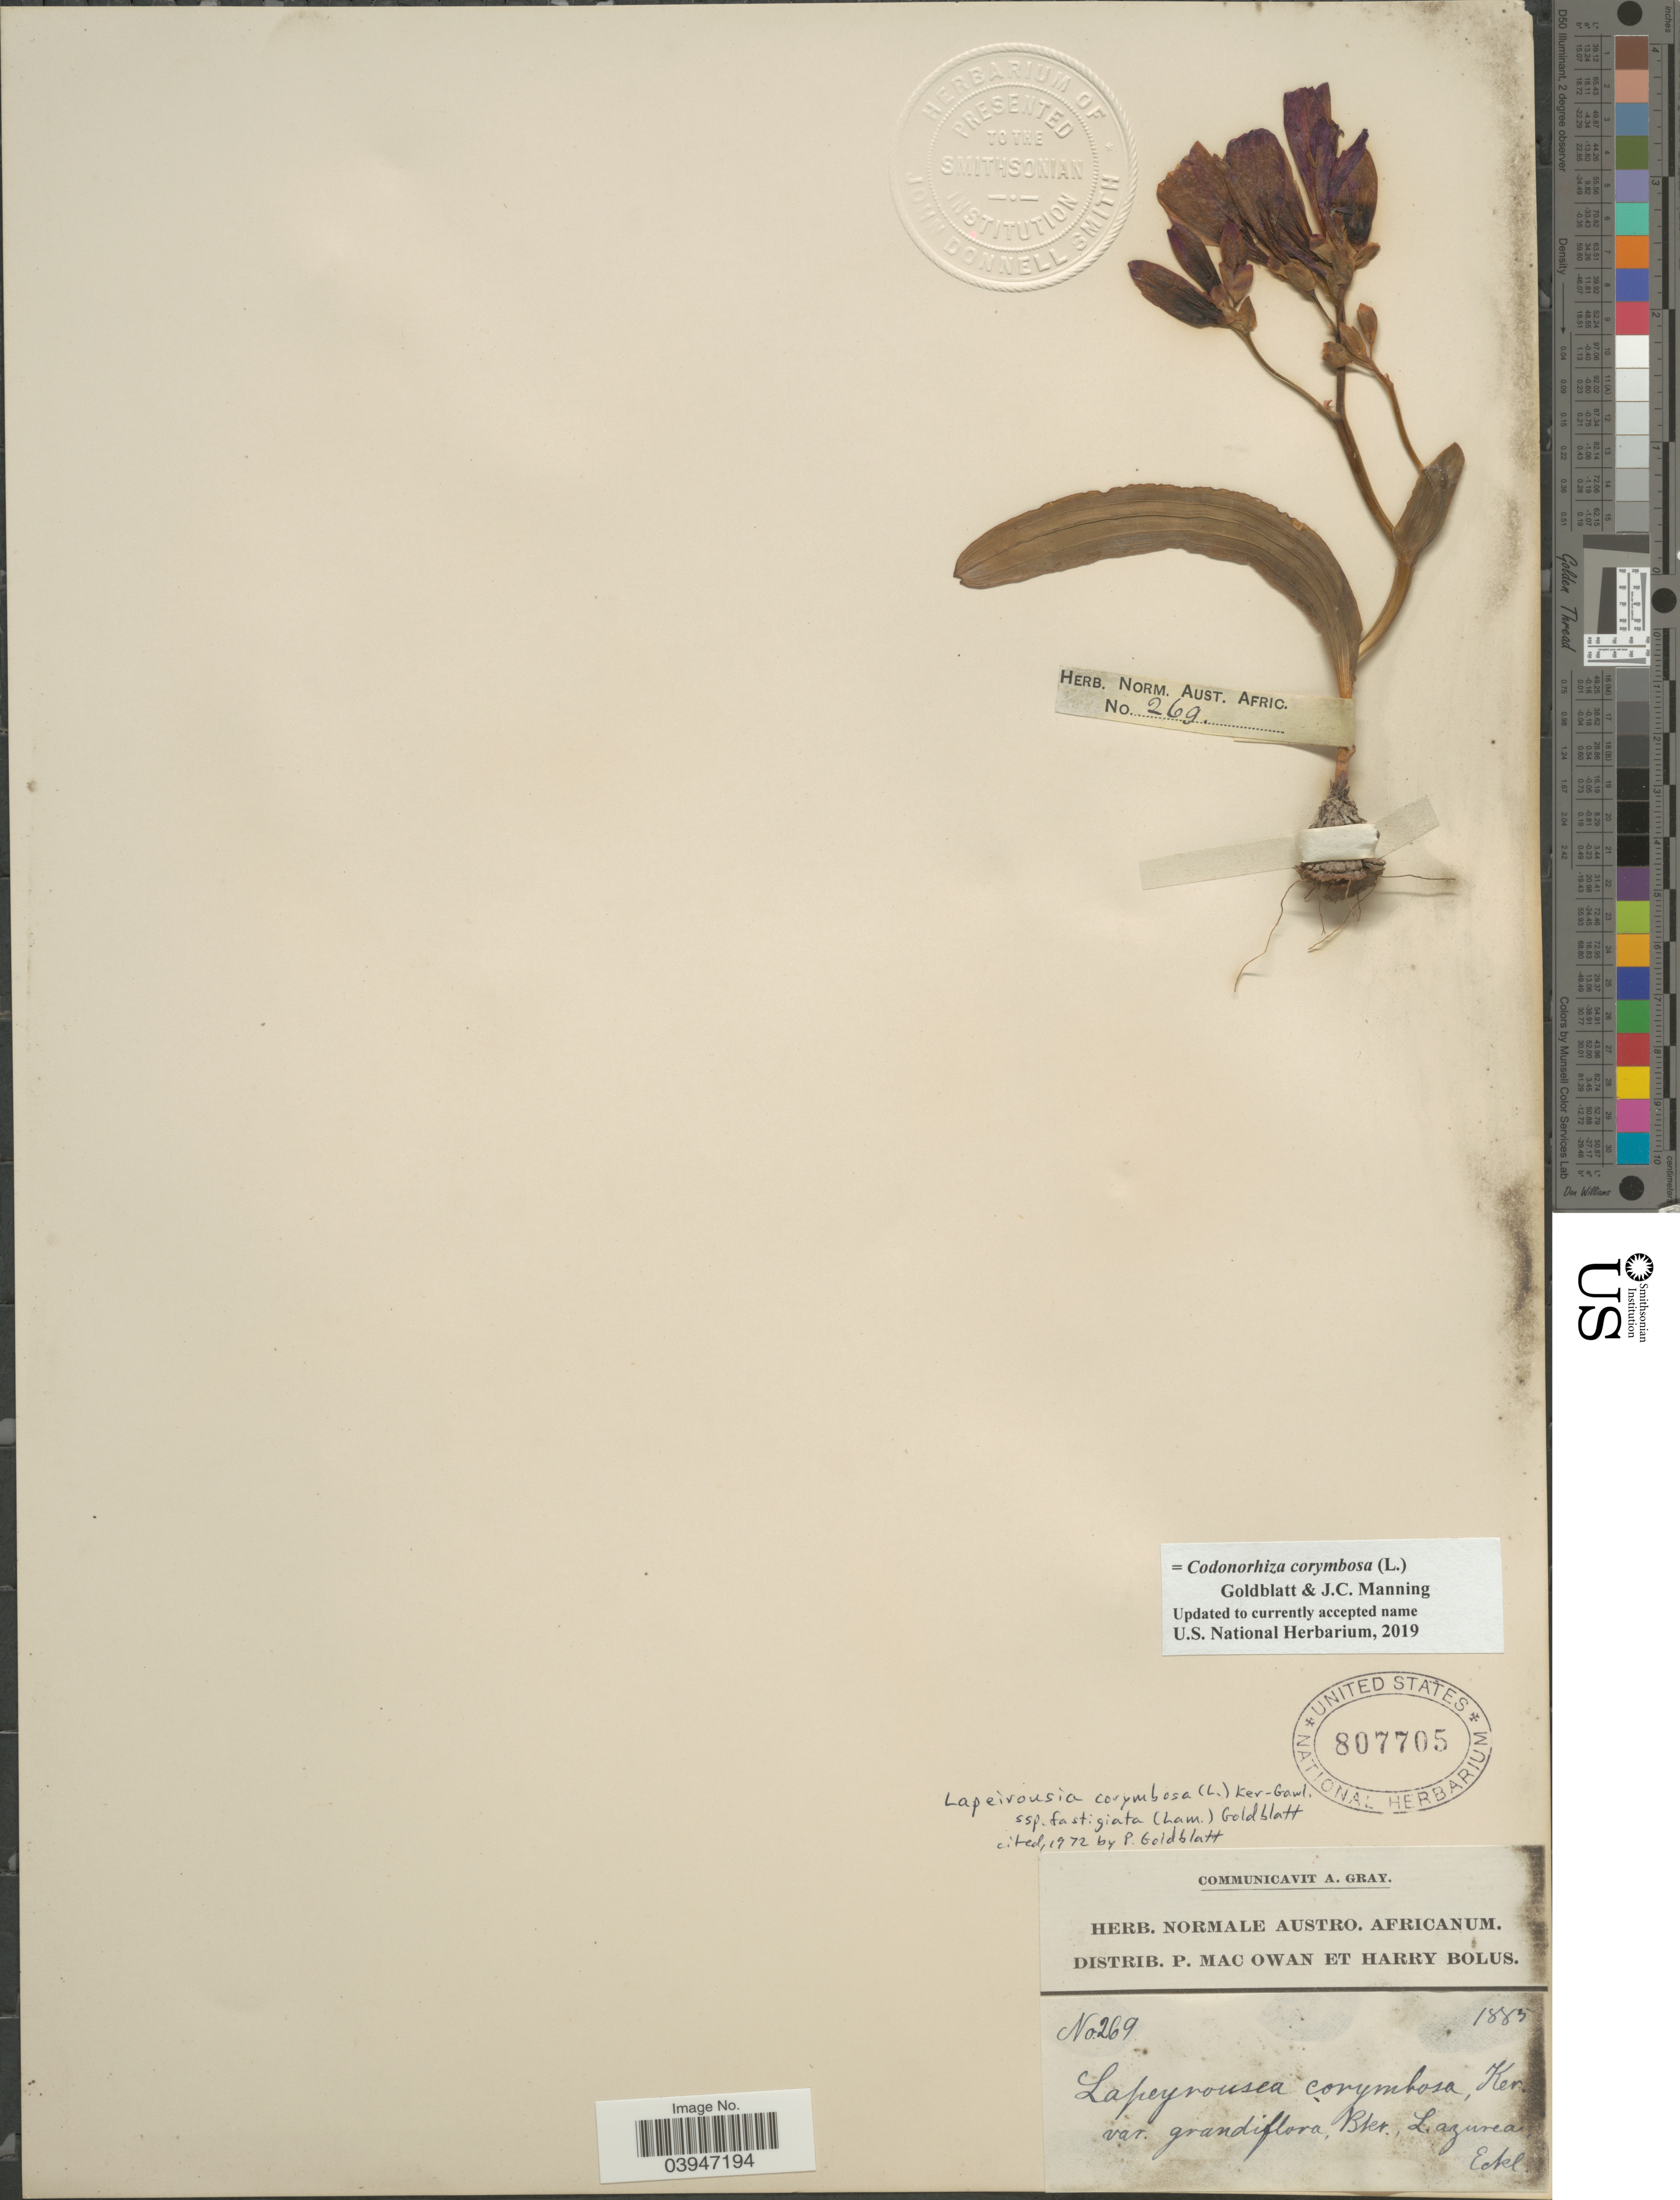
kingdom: Plantae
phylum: Tracheophyta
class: Liliopsida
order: Asparagales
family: Iridaceae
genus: Codonorhiza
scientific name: Codonorhiza corymbosa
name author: (L.) Goldblatt & J.C. Manning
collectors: P. MacOwan & H. Bolus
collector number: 269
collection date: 1885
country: South Africa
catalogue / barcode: US 807705